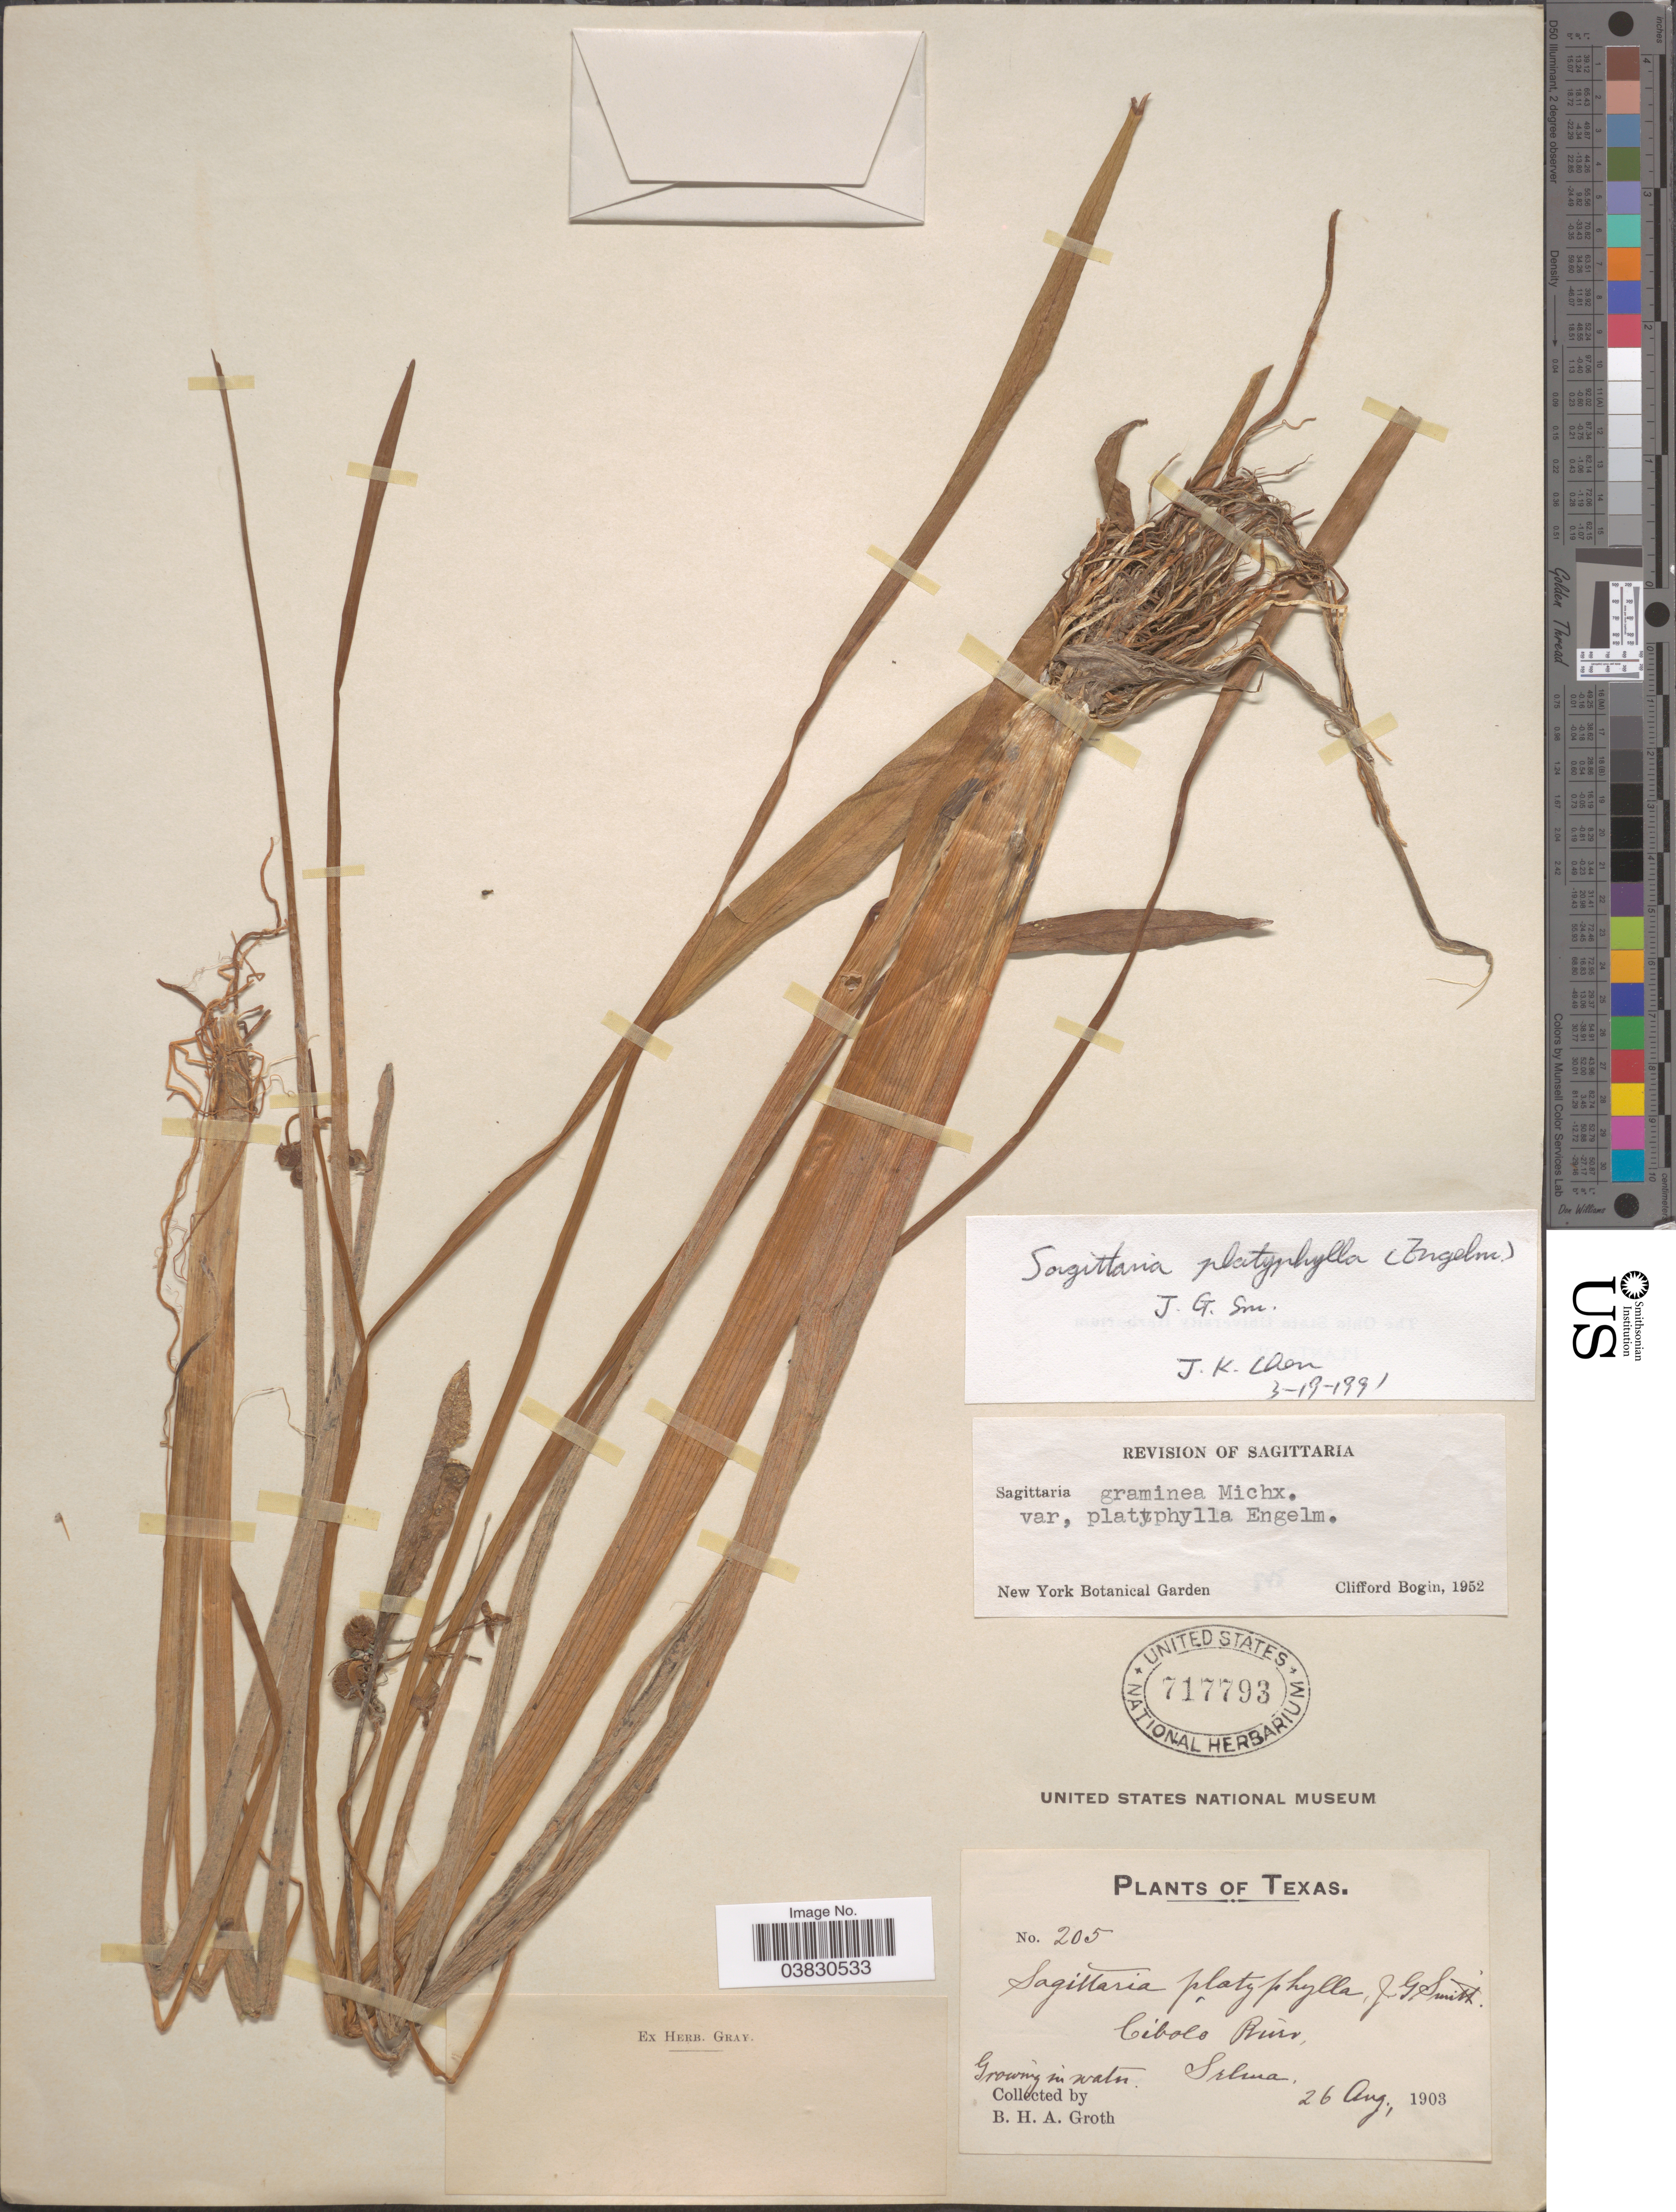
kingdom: Plantae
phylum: Tracheophyta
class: Liliopsida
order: Alismatales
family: Alismataceae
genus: Sagittaria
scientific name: Sagittaria platyphylla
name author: (Englem.) J.G. Sm.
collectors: B. Groth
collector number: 205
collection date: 1903-08-26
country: United States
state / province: Texas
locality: Cibolo River, Selena.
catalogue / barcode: US 717793